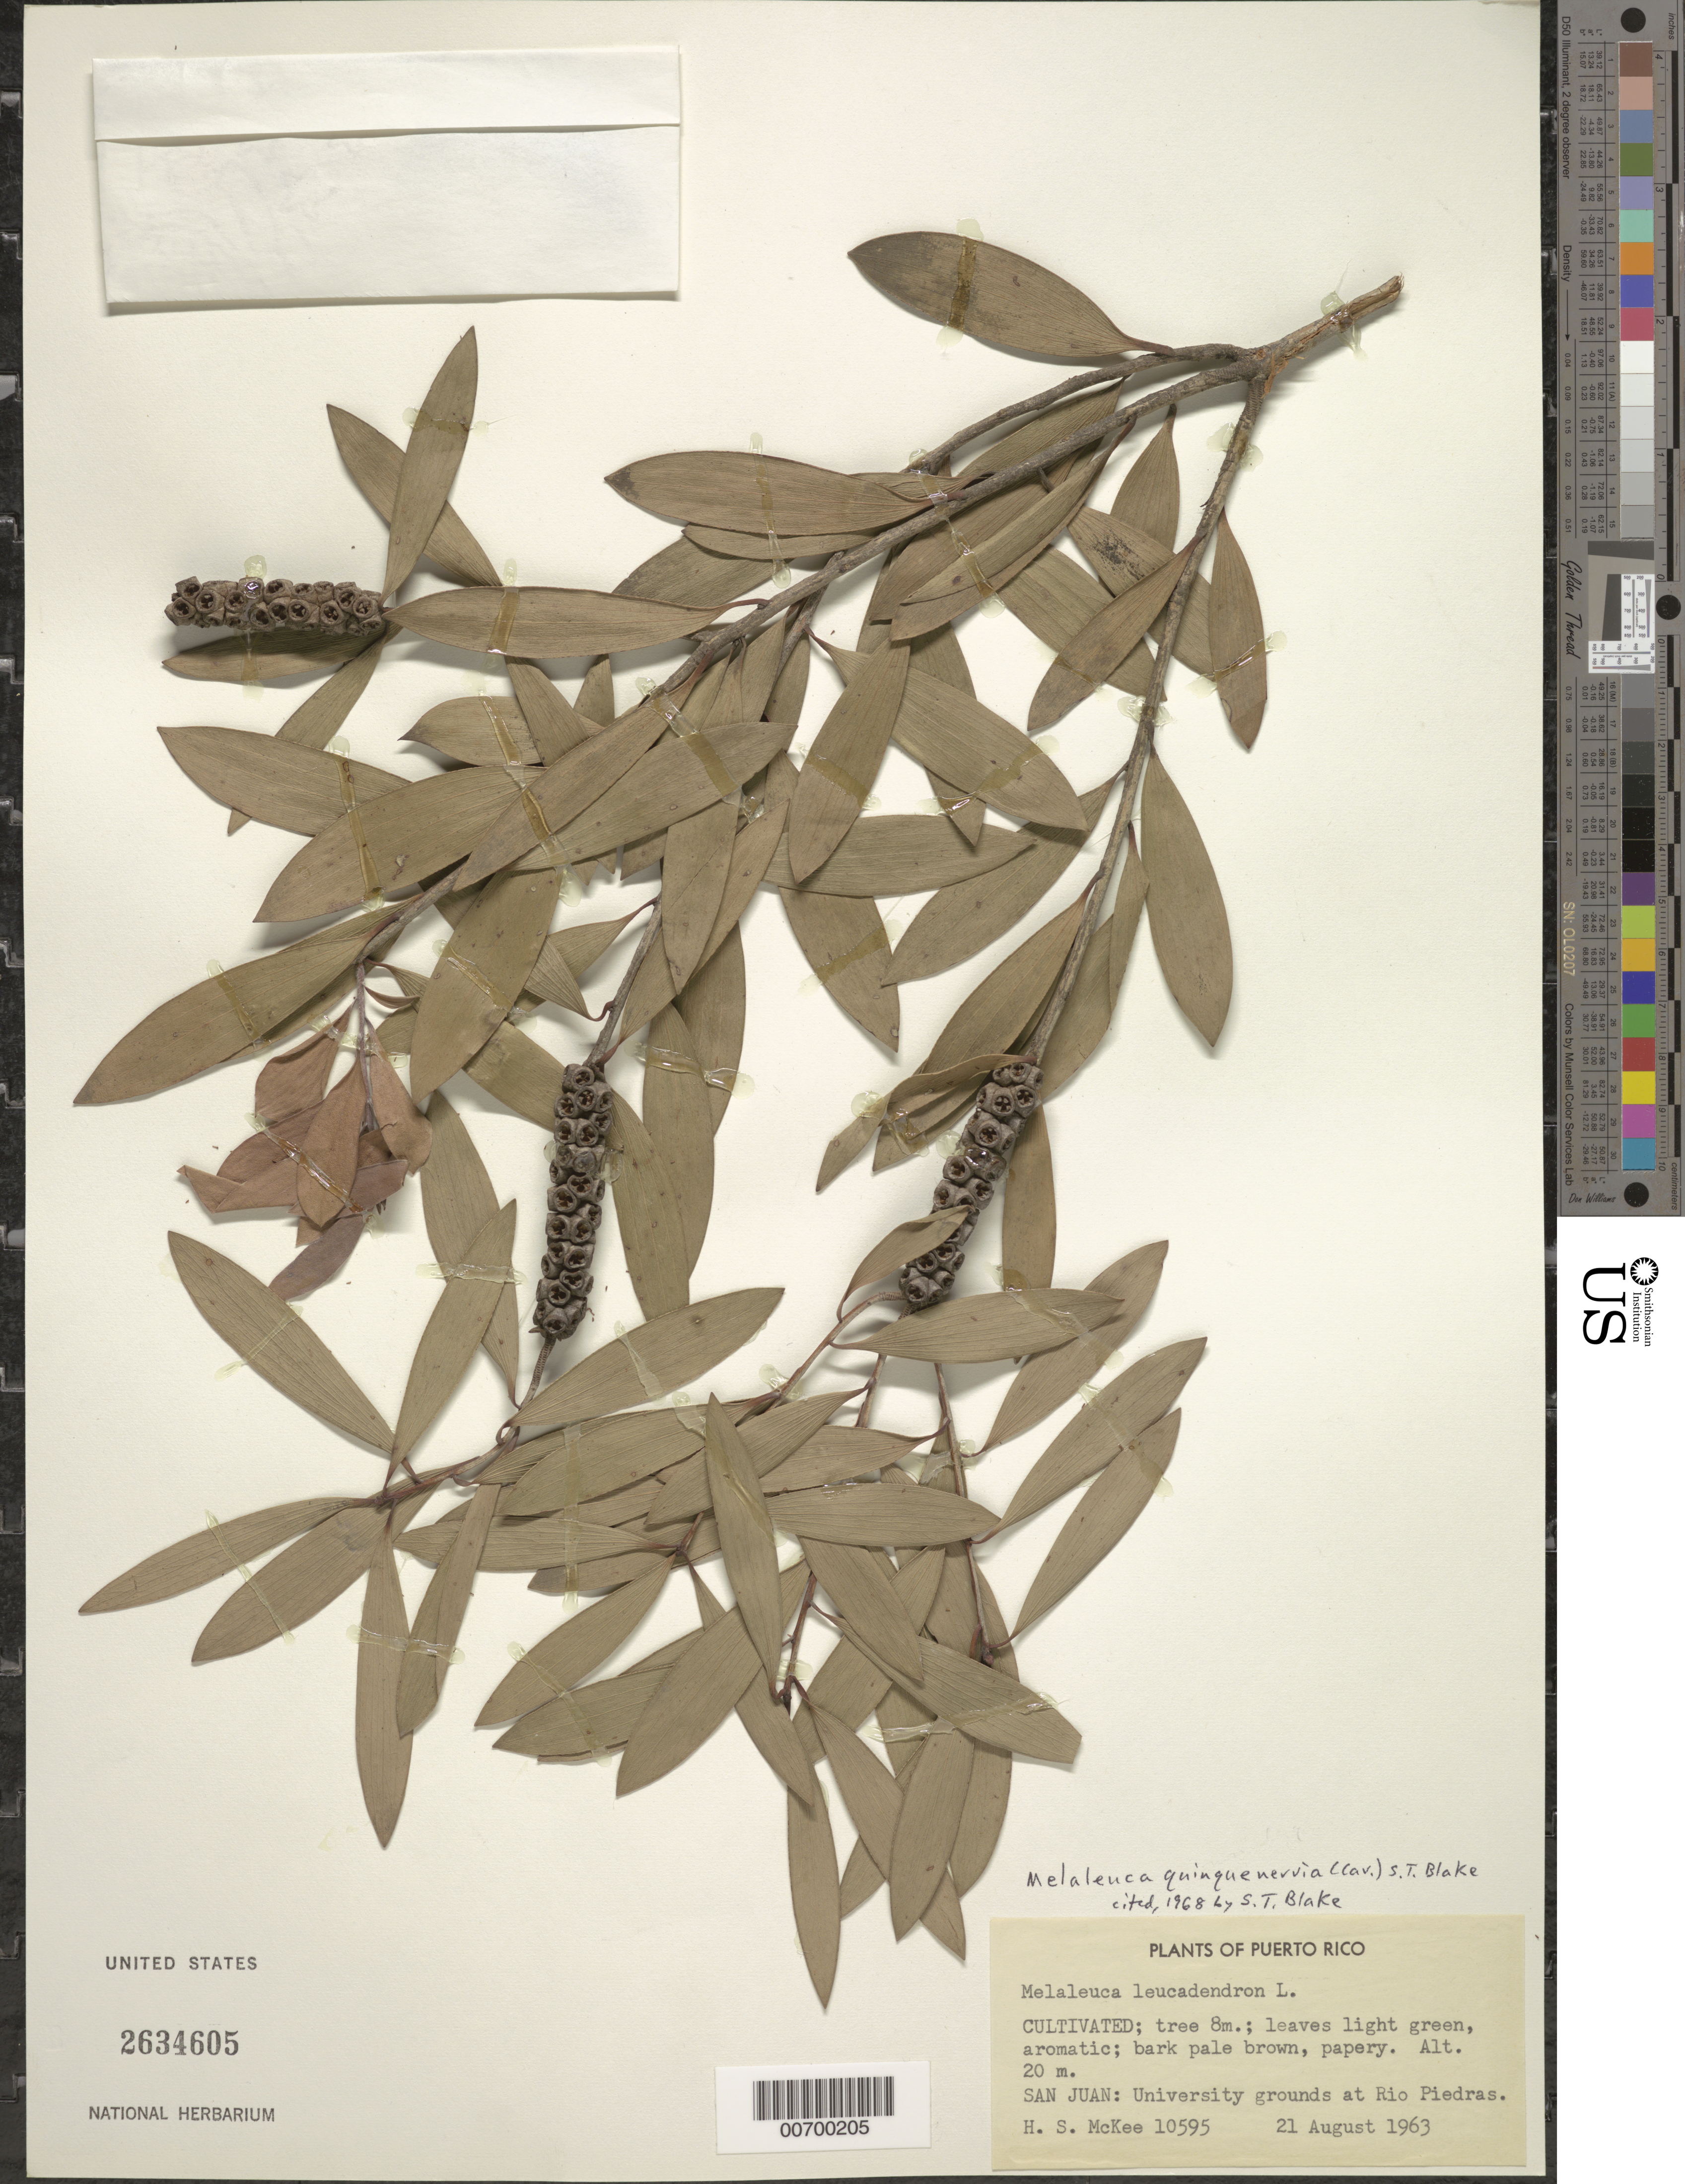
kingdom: Plantae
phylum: Tracheophyta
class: Magnoliopsida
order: Myrtales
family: Myrtaceae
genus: Melaleuca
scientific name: Melaleuca quinquenervia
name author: (Cav.) S.T. Blake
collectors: H. S. McKee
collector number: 10595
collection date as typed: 21 Aug 1963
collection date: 1963-08-21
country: Puerto Rico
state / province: San Juan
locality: San Juan: University grounds at Rio Piedras.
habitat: Cultivated.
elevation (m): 20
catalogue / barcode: US 2534605